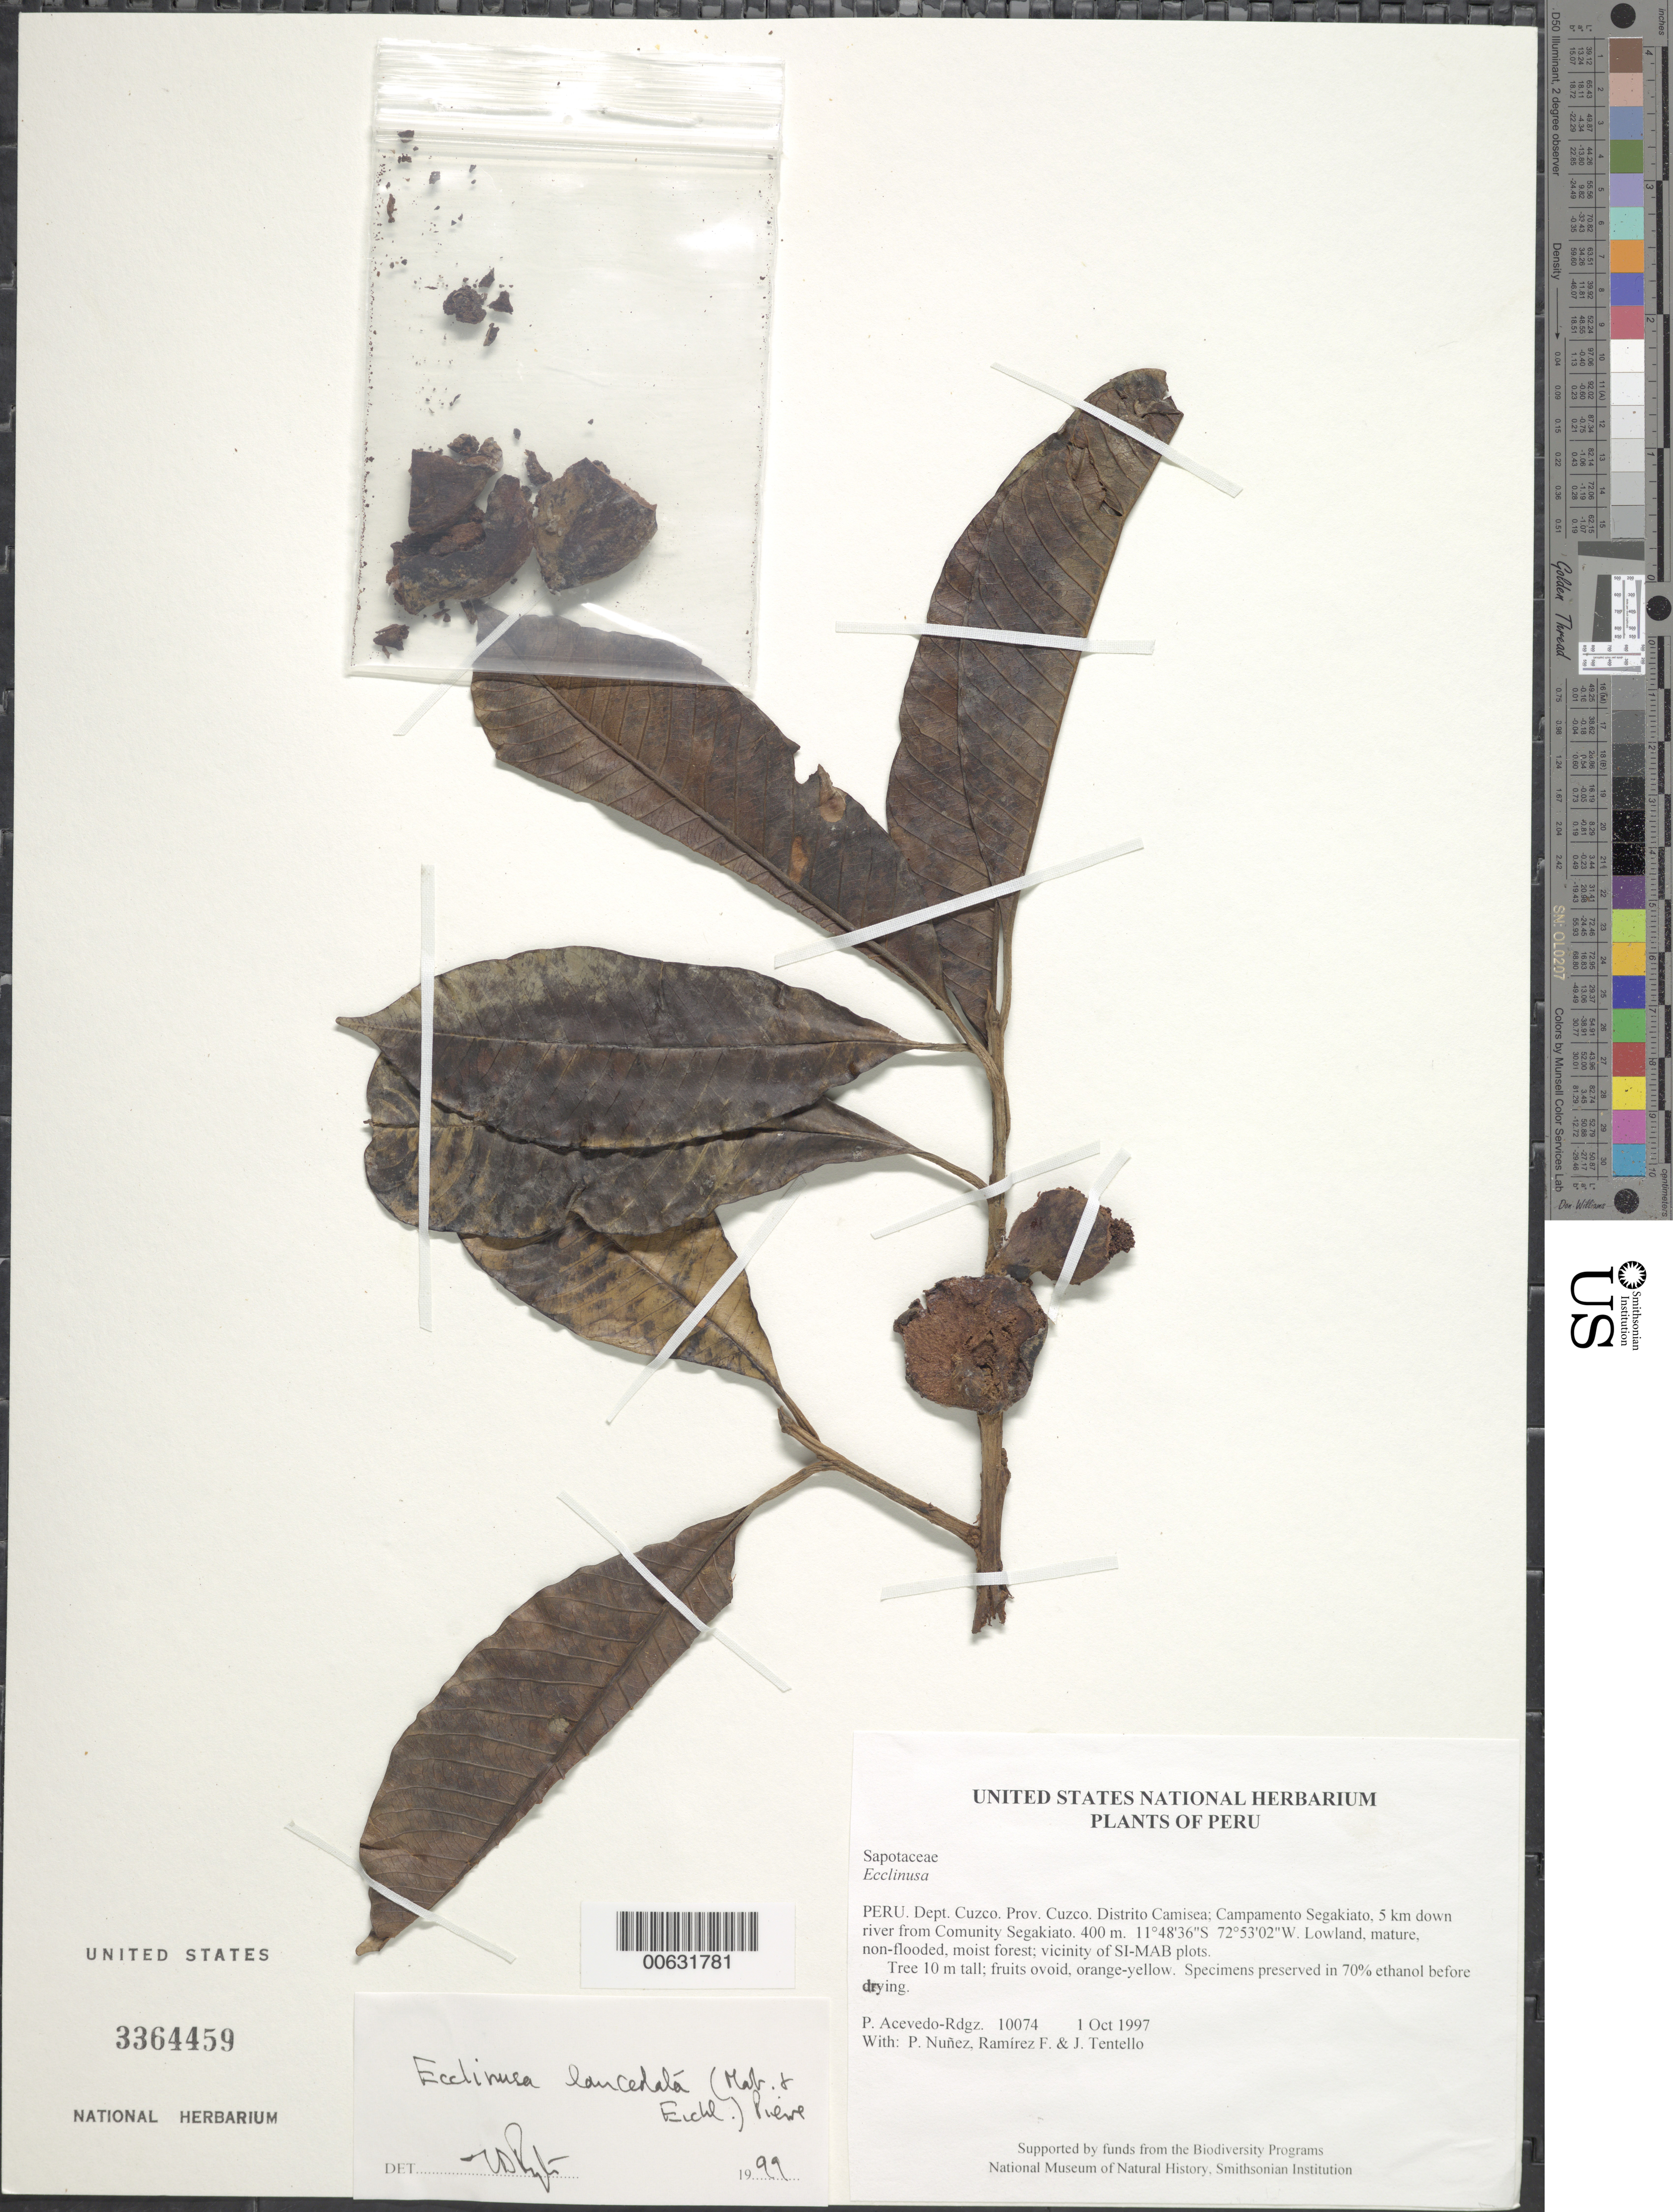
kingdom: Plantae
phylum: Tracheophyta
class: Magnoliopsida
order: Ericales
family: Sapotaceae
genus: Ecclinusa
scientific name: Ecclinusa lanceolata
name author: (Mart. & Eichler) Pierre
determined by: Pennington, T. D., (K)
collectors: P. Acevedo-Rodr., P. Nuñez V., F. Ramirez & J. Tentello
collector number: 10074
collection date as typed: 01 Oct 1997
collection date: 1997-10-01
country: Peru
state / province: Cusco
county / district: Cusco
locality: Distrito Camisea; Campamento Segakiato, 5 km down river from Comunity Segakiato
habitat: Lowland, mature, non-flooded, moist forest; vicinity of SI-MAB plots.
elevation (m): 400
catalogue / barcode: US 3364459